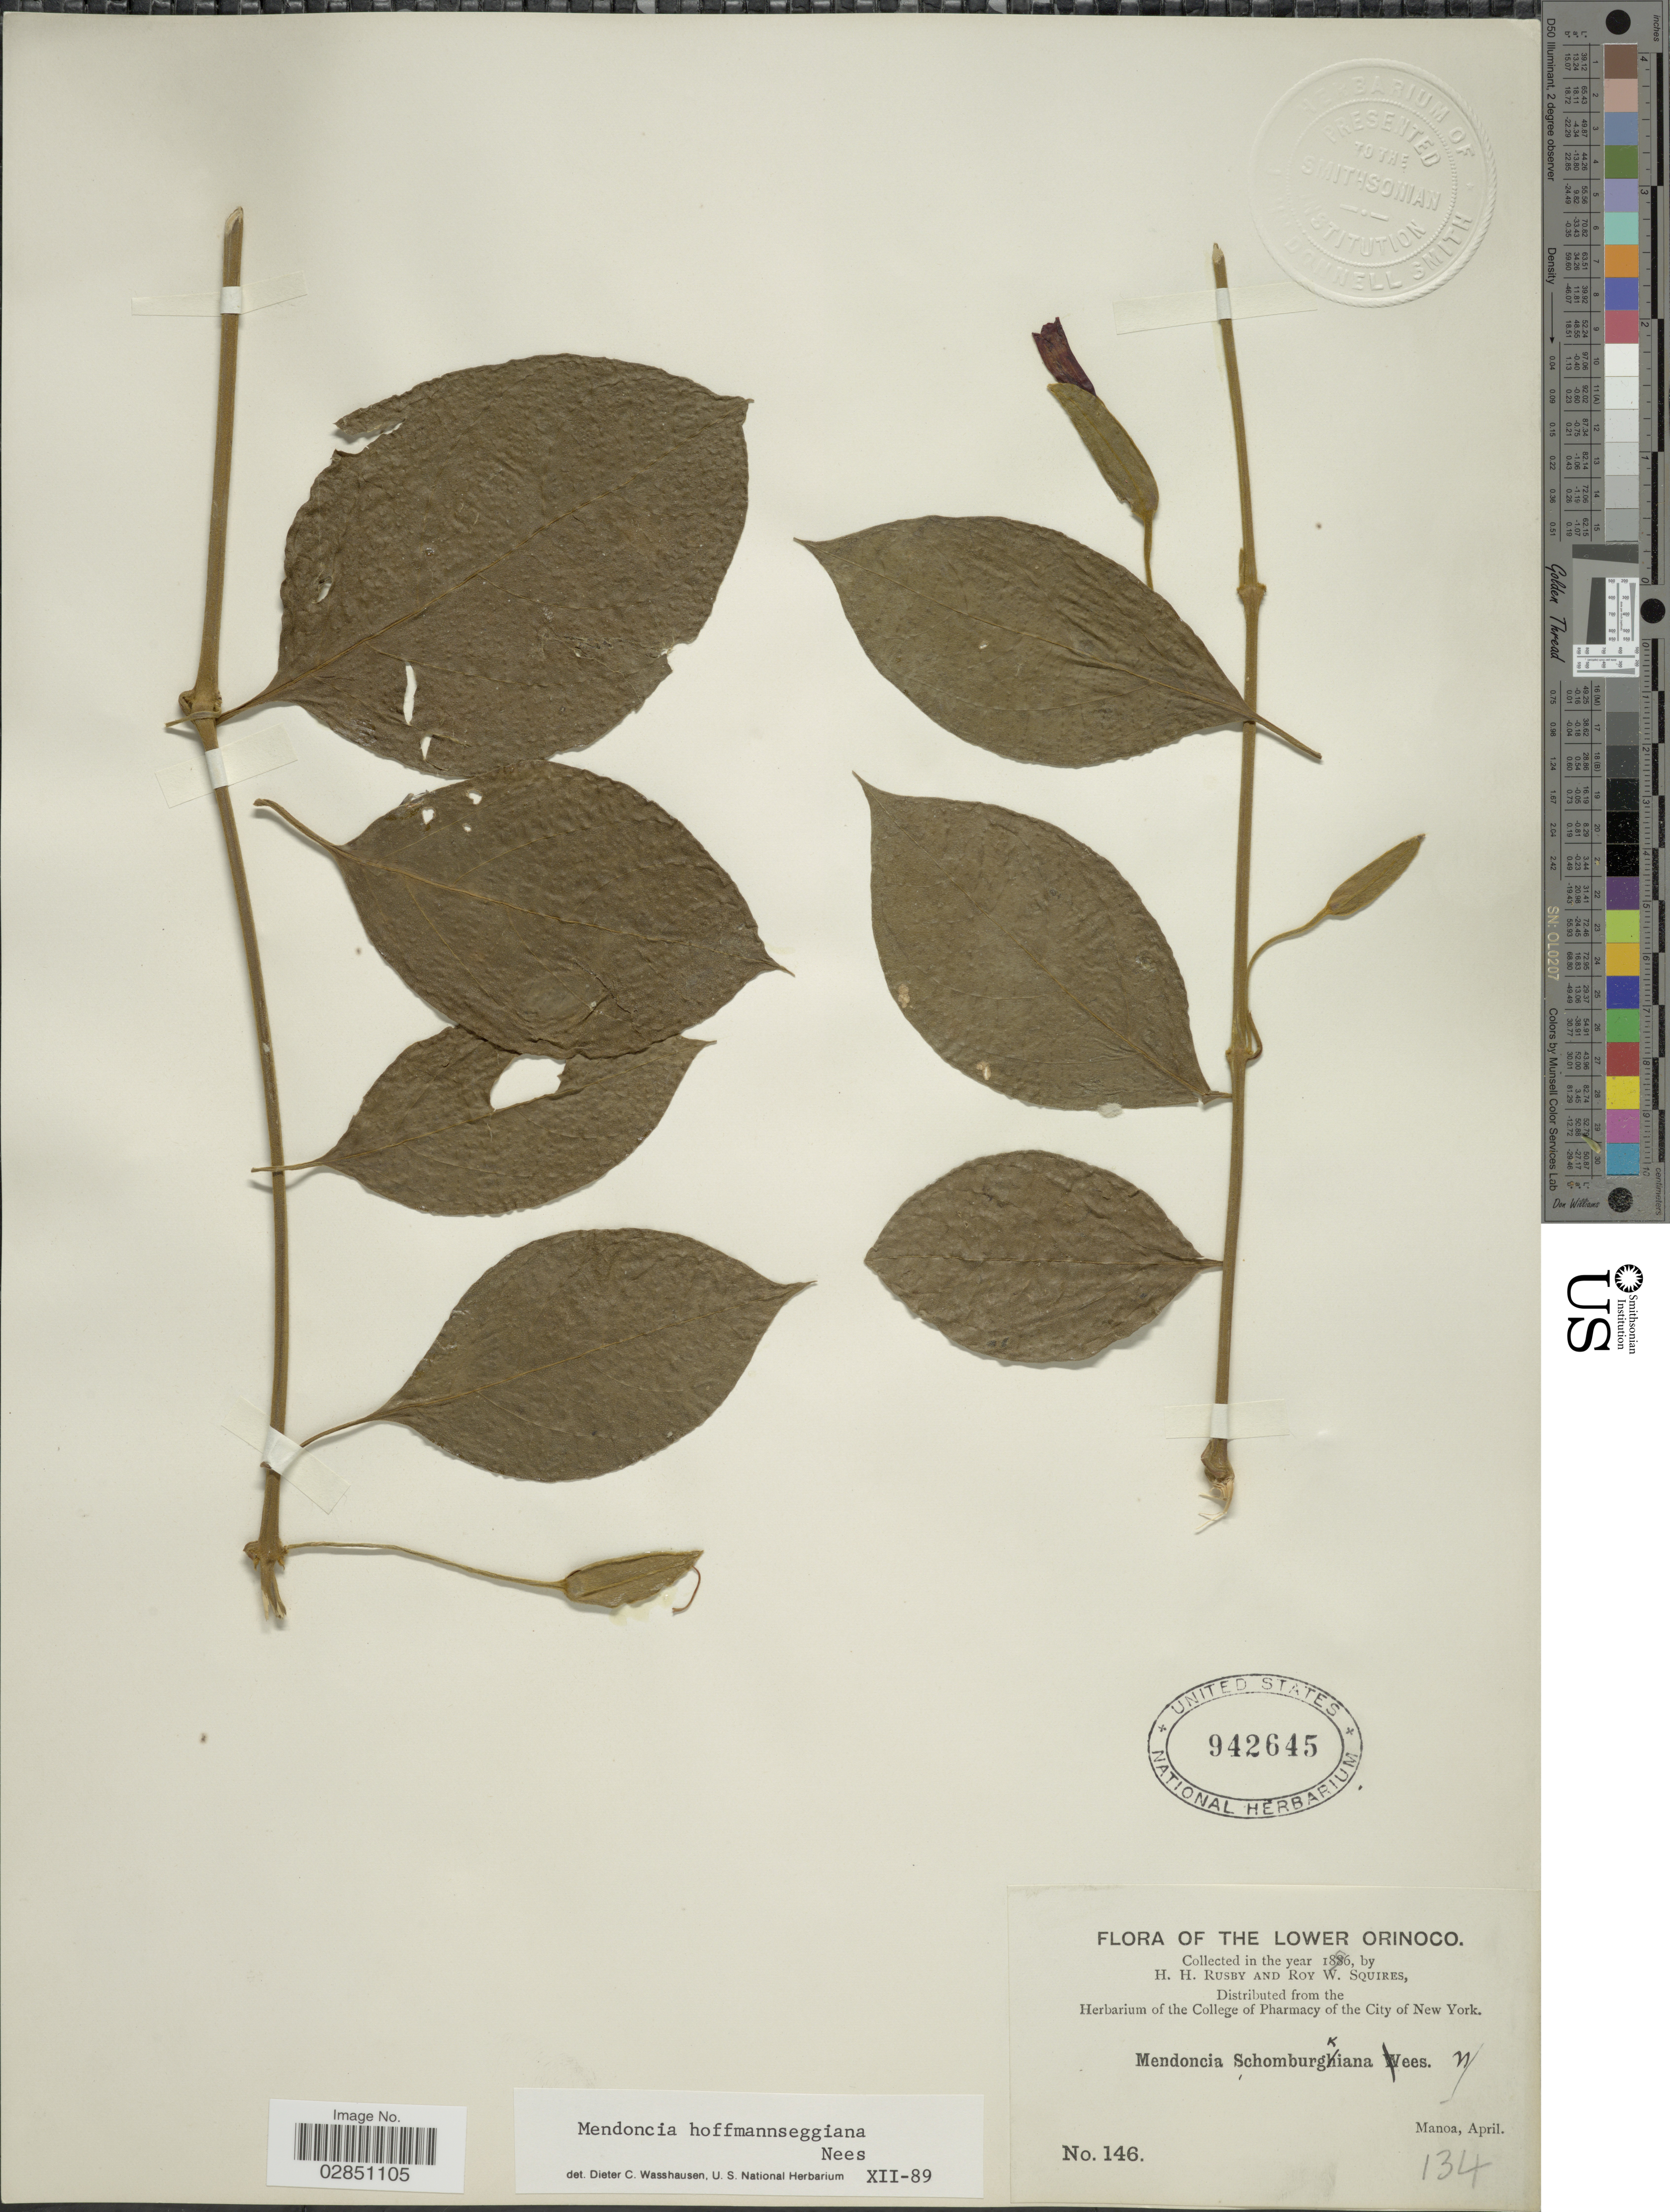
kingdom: Plantae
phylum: Tracheophyta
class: Magnoliopsida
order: Lamiales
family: Acanthaceae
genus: Mendoncia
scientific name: Mendoncia hoffmannseggiana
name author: Nees in DC.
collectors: H. H. Rusby & R. Squires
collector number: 146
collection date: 1856-04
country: Colombia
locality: Lower Orinoco, Manoa.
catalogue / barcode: US 942645